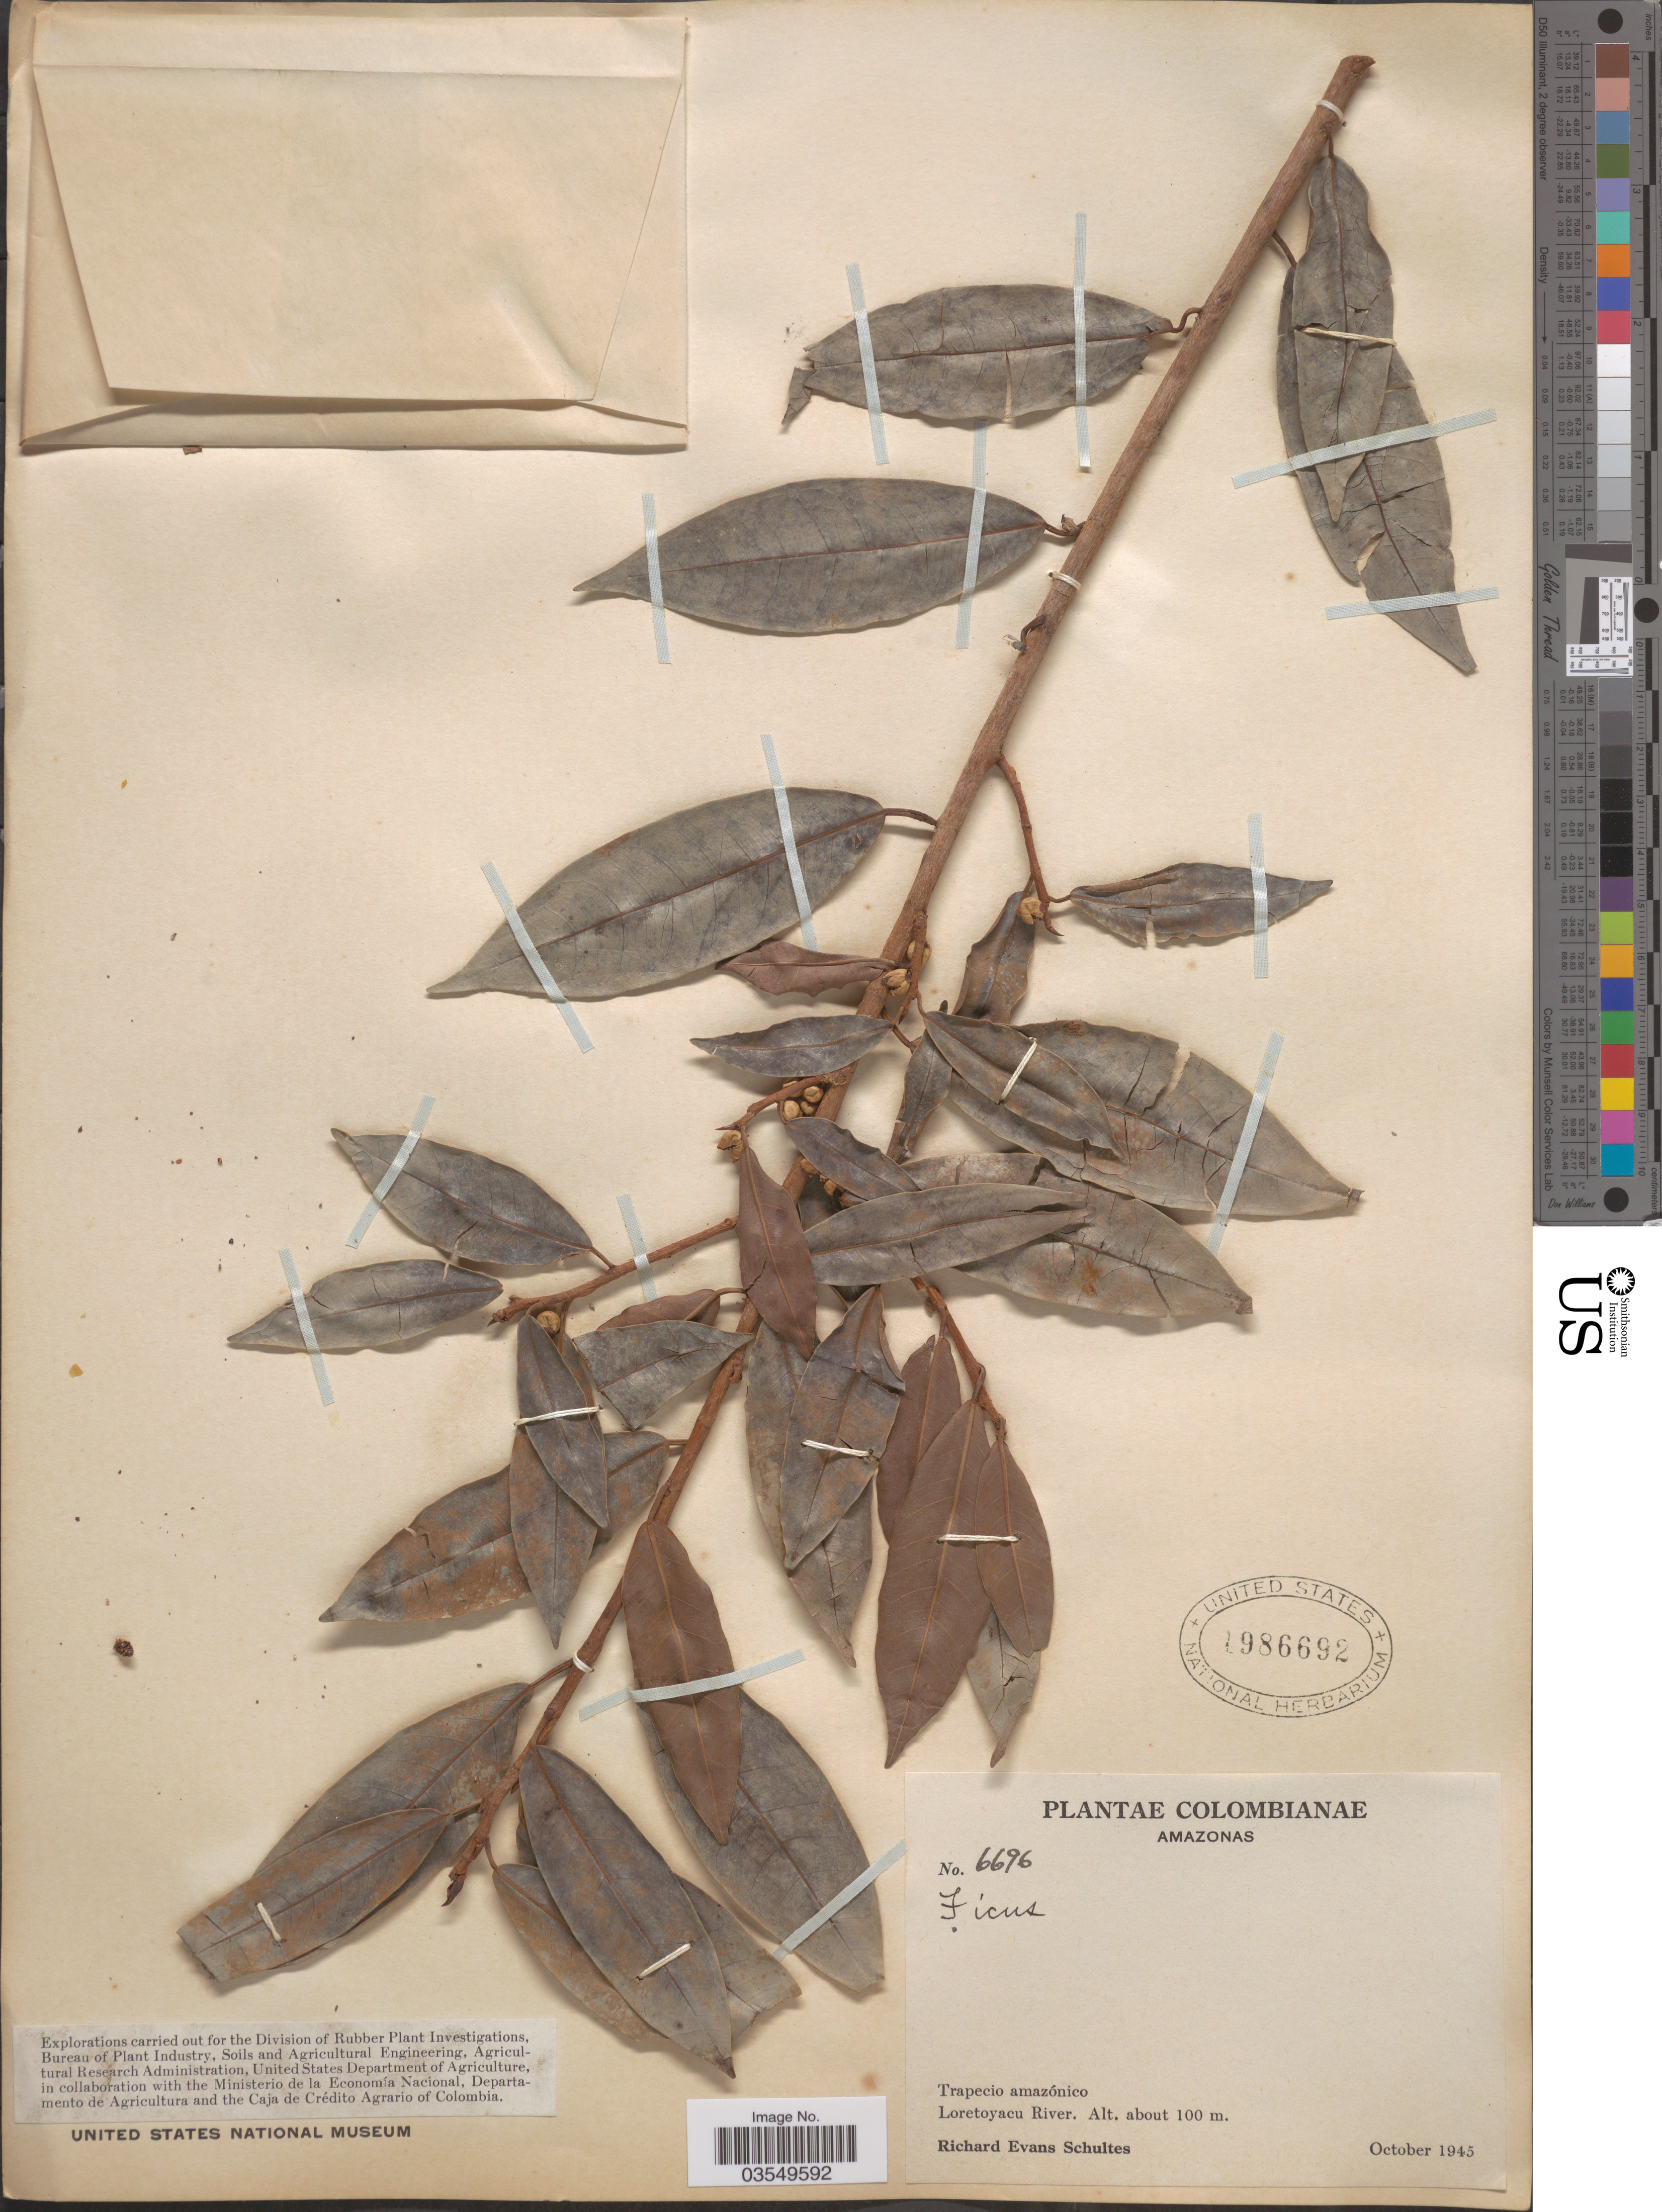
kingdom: Plantae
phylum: Tracheophyta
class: Magnoliopsida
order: Rosales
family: Moraceae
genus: Ficus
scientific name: Ficus mathewsii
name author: (Miq.) Miq.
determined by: Mitidieri, Nicole, (WIS), University of Wisconsin - Madison (UNITED STATES)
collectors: R. E. Schultes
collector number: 6696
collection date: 1945-10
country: Colombia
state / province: Amazônas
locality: Trapecio amazónico. Loretoyacu River.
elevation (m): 100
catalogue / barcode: US 1986692